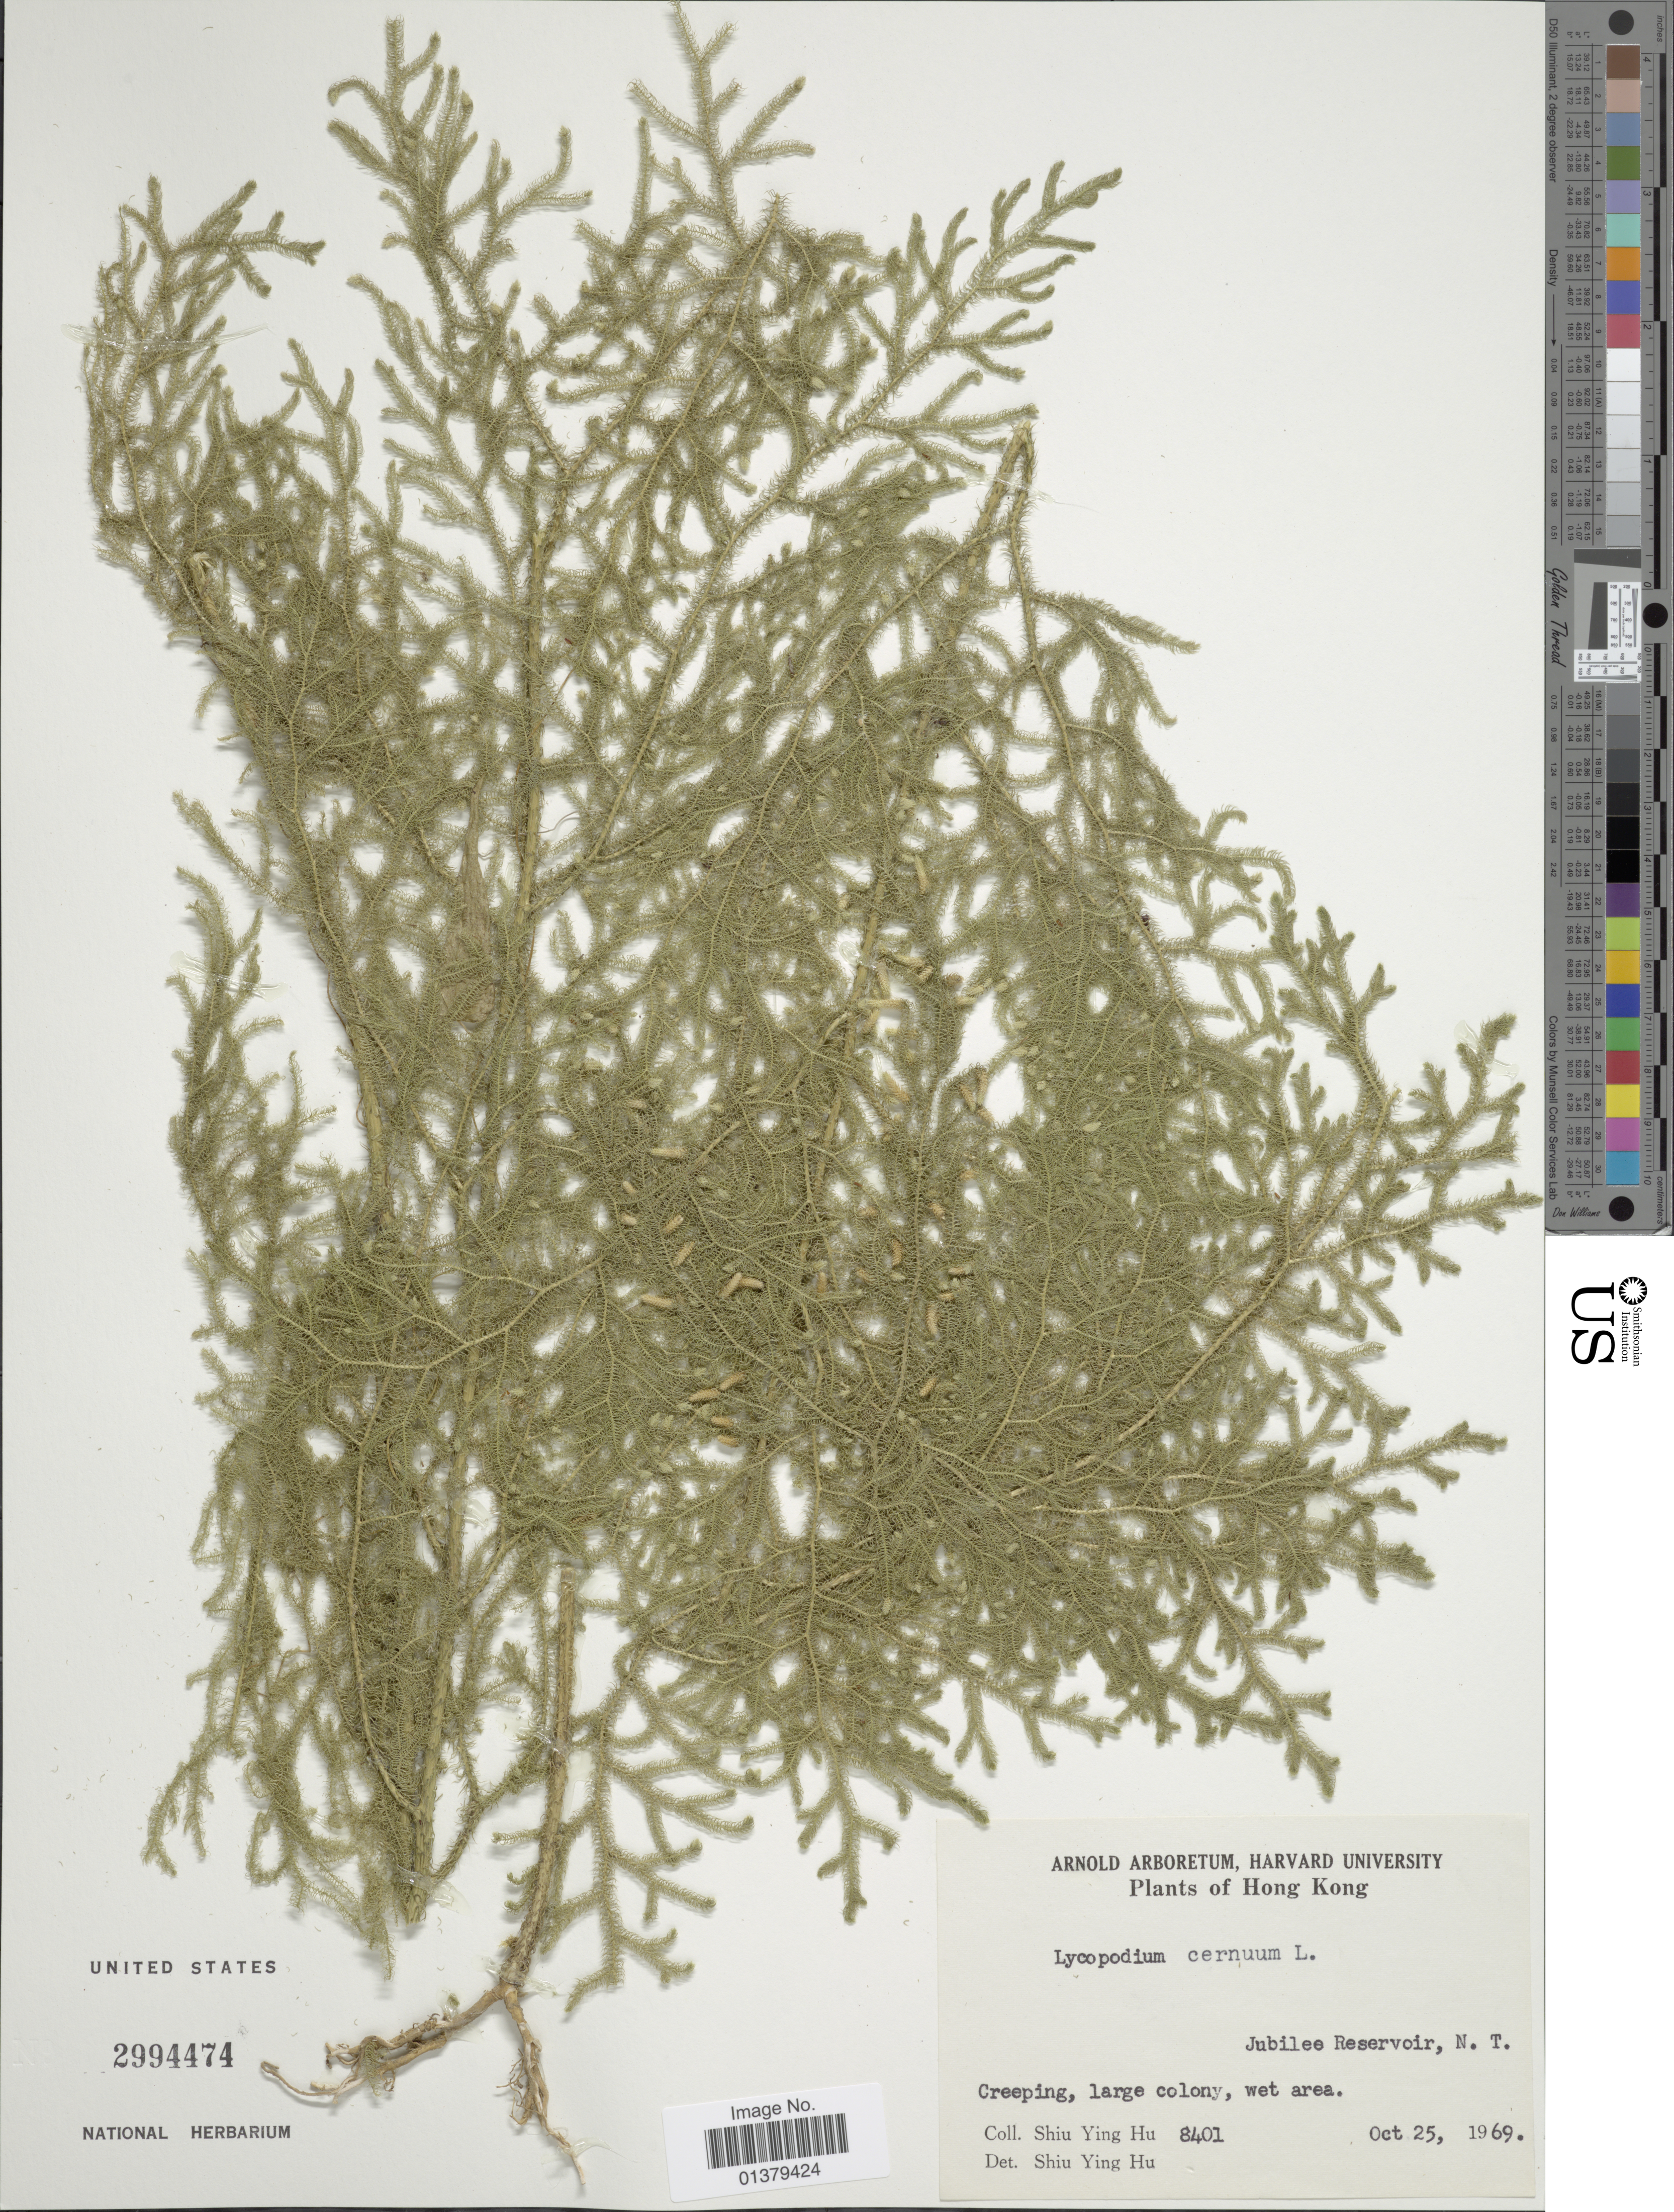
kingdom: Plantae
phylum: Tracheophyta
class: Lycopodiopsida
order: Lycopodiales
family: Lycopodiaceae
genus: Palhinhaea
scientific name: Palhinhaea cernua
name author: (L.) Vasc. & Franco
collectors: S. Y. Hu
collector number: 8401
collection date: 1969-10-25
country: China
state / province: Hong Kong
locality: Jubilee Reservoir, N.T.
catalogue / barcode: US 2994474